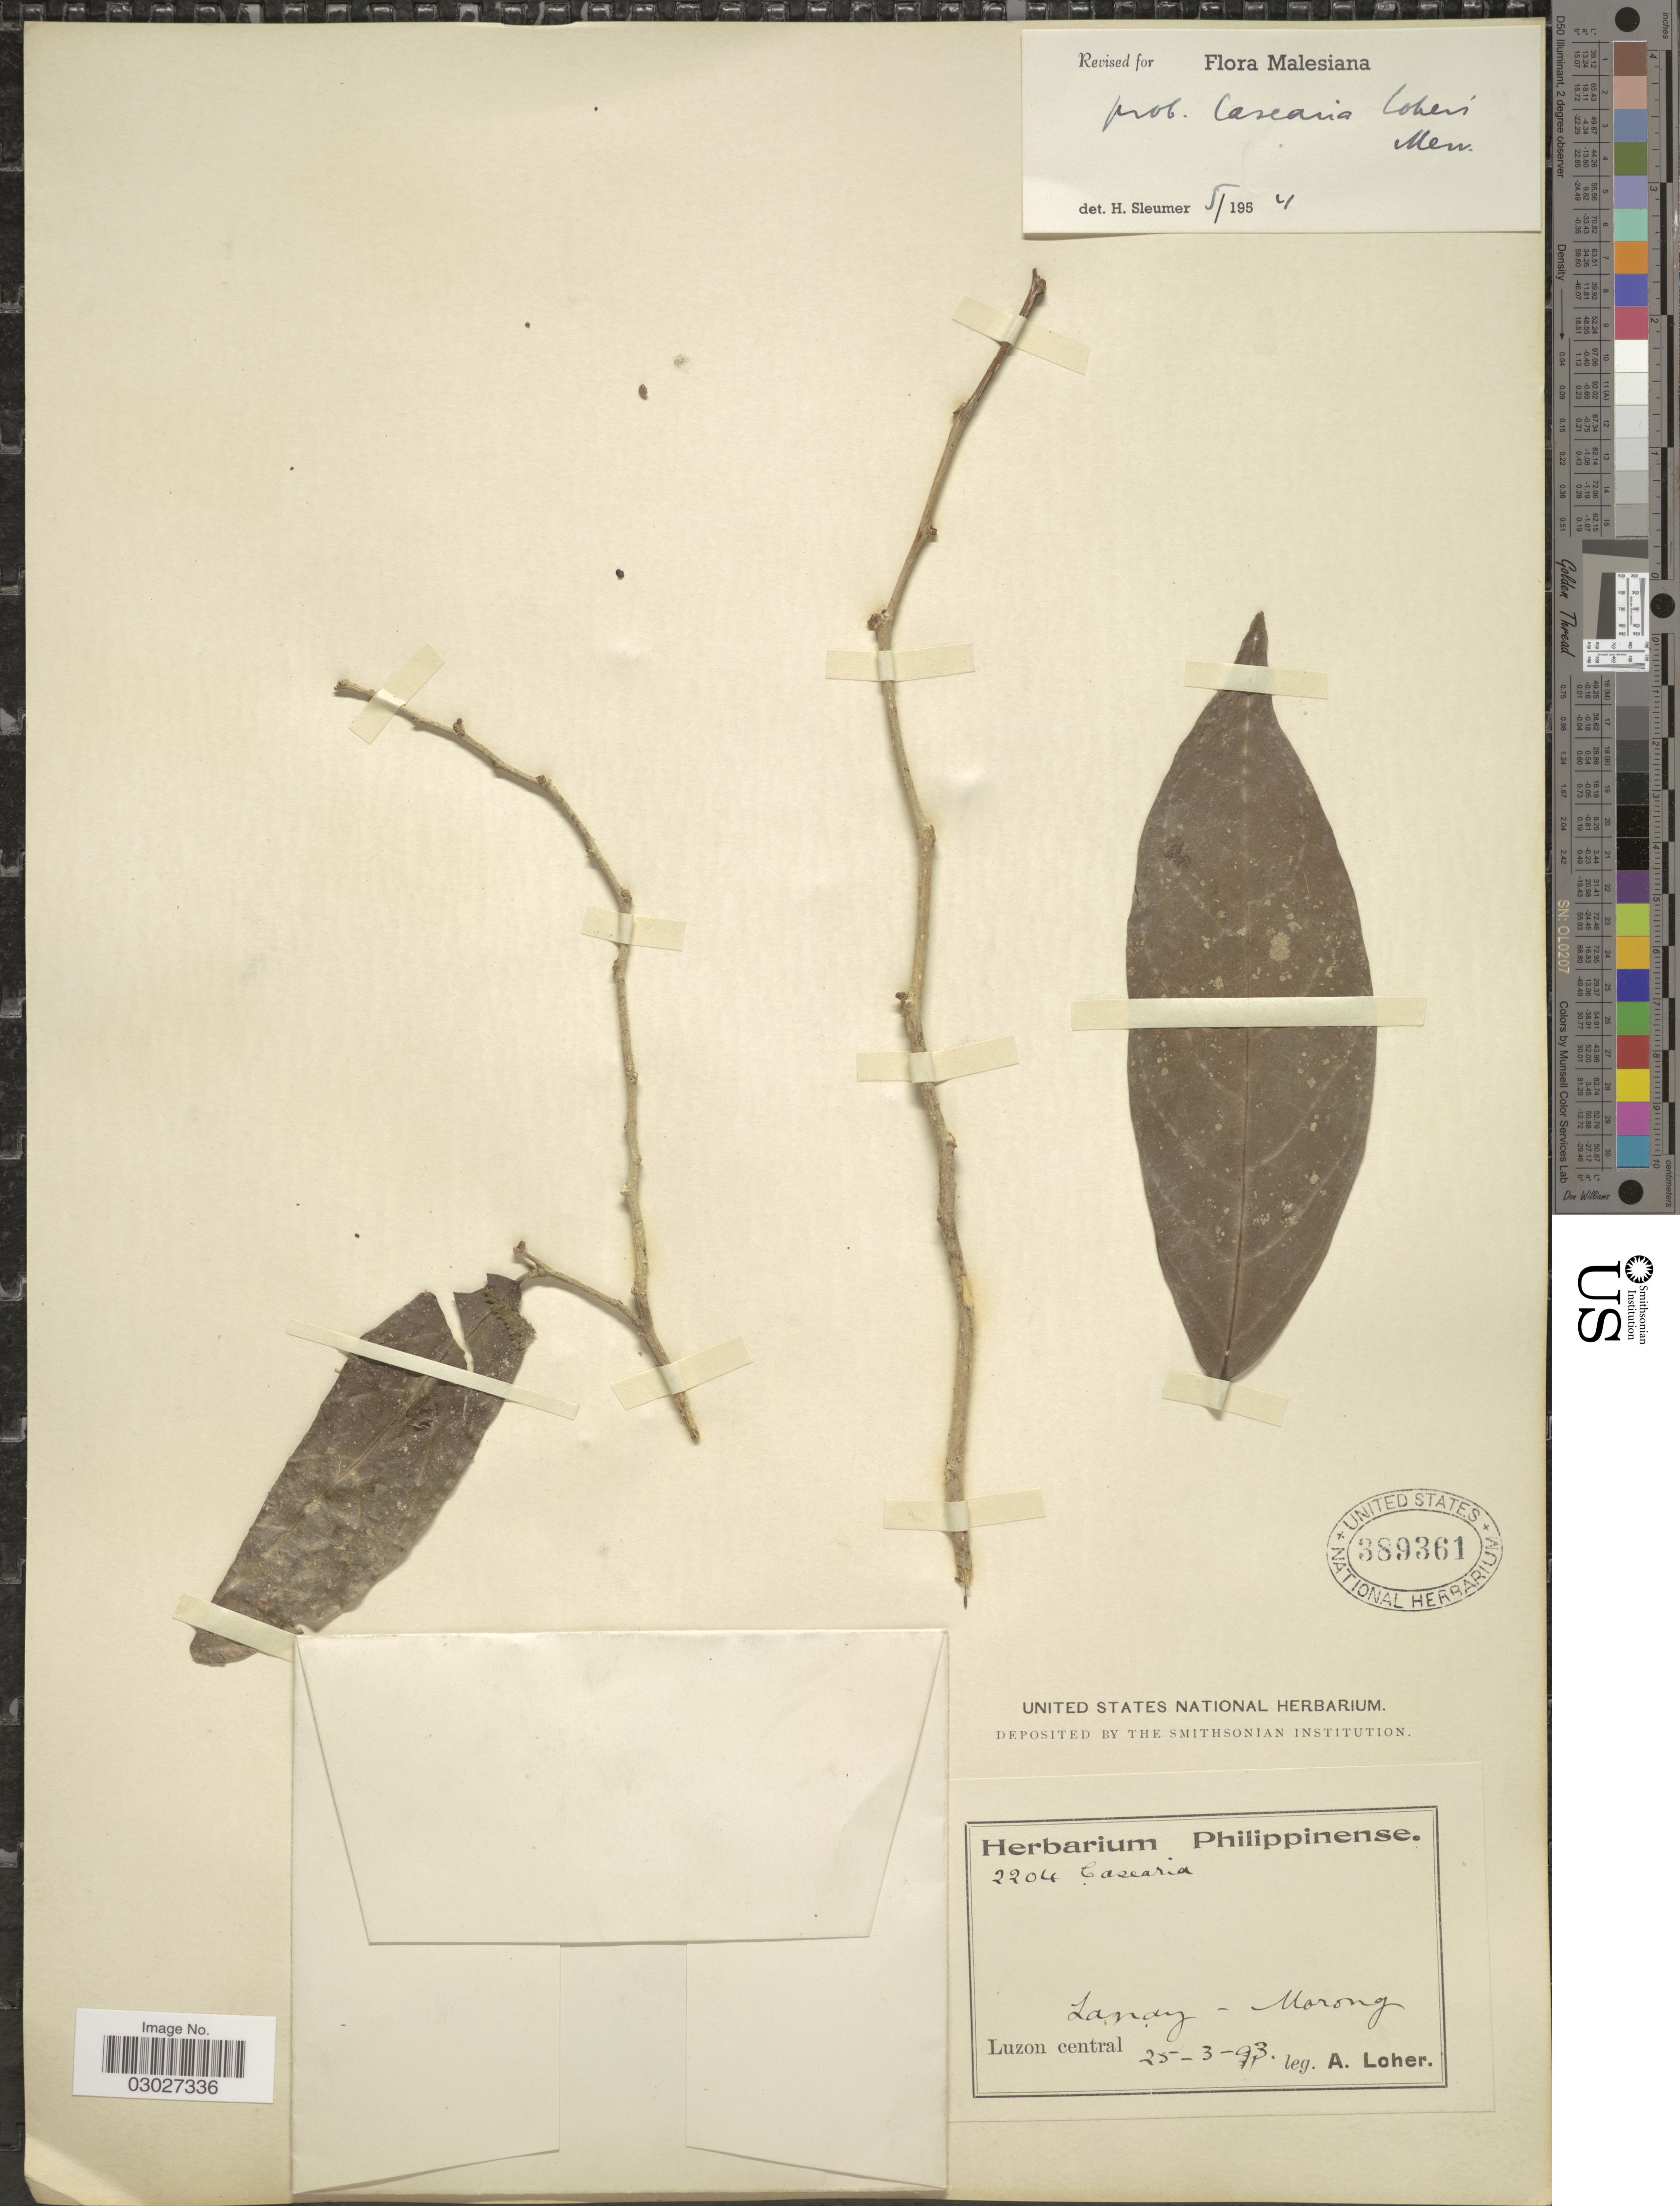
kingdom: Plantae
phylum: Tracheophyta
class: Magnoliopsida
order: Malpighiales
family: Salicaceae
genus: Casearia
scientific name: Casearia sp.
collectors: A. Loher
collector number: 2204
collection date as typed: Transcribed d/m/y: 25/3/93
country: Philippines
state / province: Central Luzon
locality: Lanay-Morong.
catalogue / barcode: US 389361